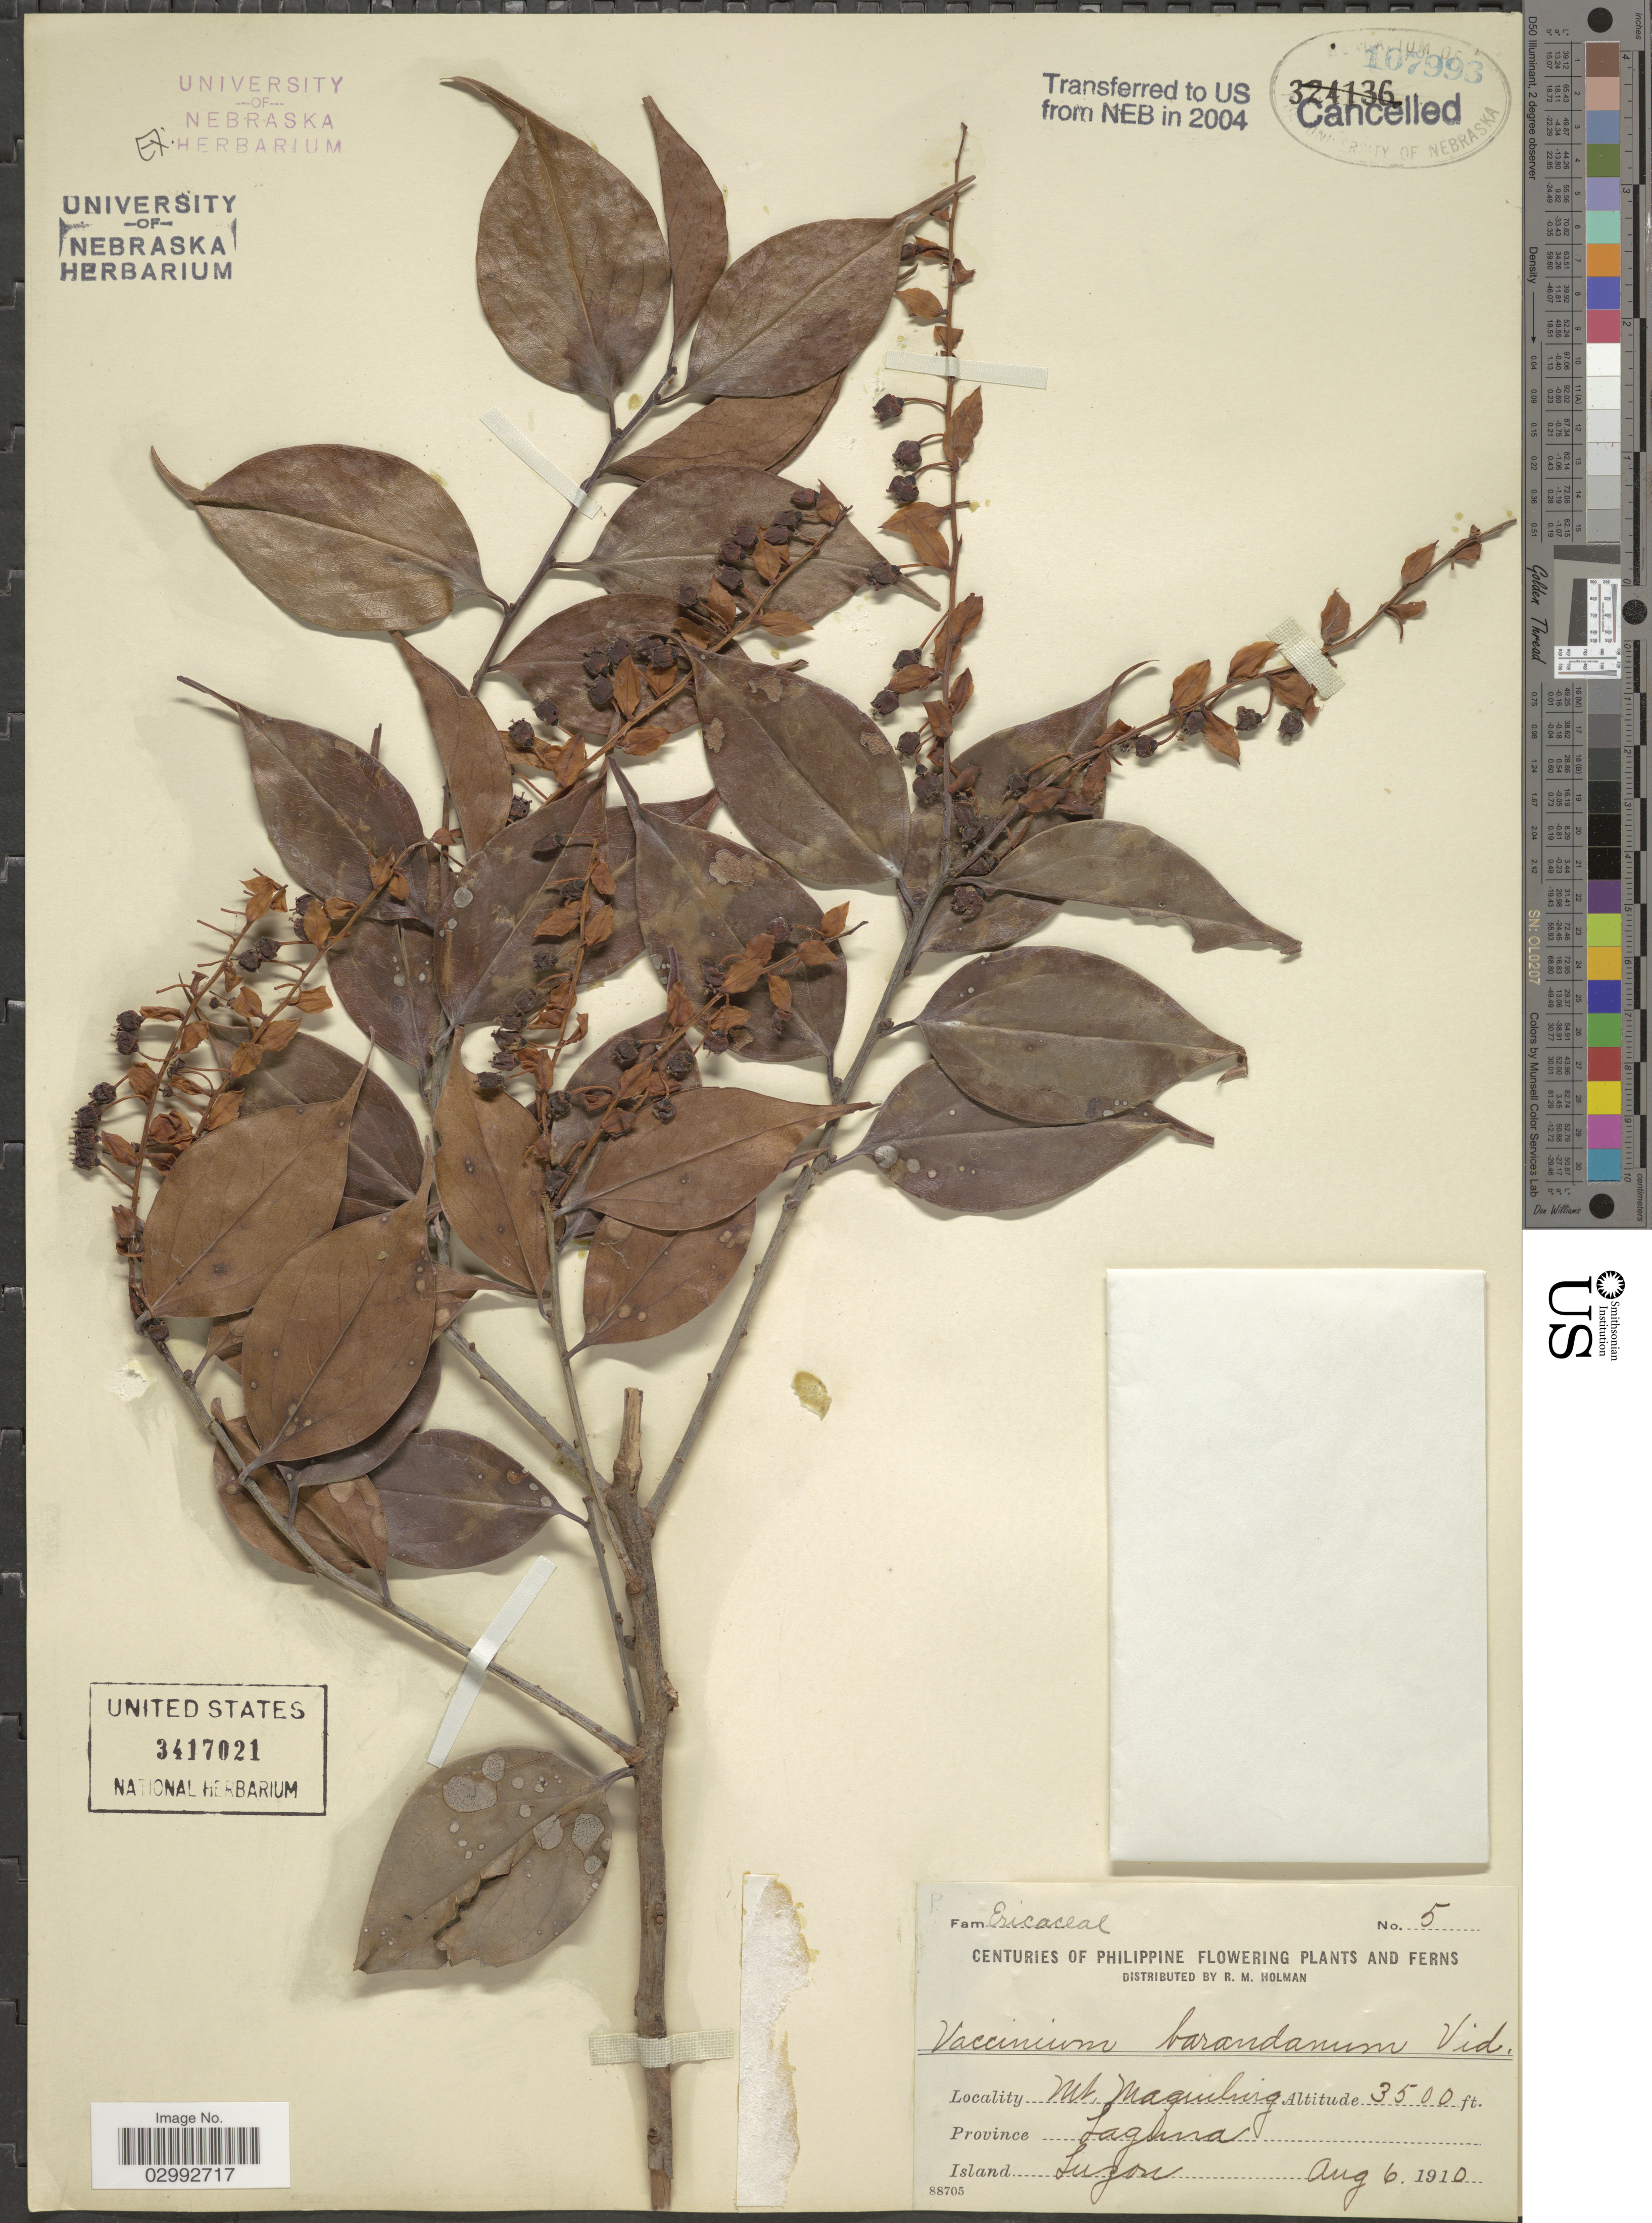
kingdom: Plantae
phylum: Tracheophyta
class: Magnoliopsida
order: Ericales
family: Ericaceae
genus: Vaccinium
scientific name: Vaccinium philippinense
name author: Warb.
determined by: Tamayo, Maverick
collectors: R. Holman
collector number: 5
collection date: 1910-08-06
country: Philippines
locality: Mt. Maquiling, Province Laguna, Island Luzon.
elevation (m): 1067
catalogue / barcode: US 3417021